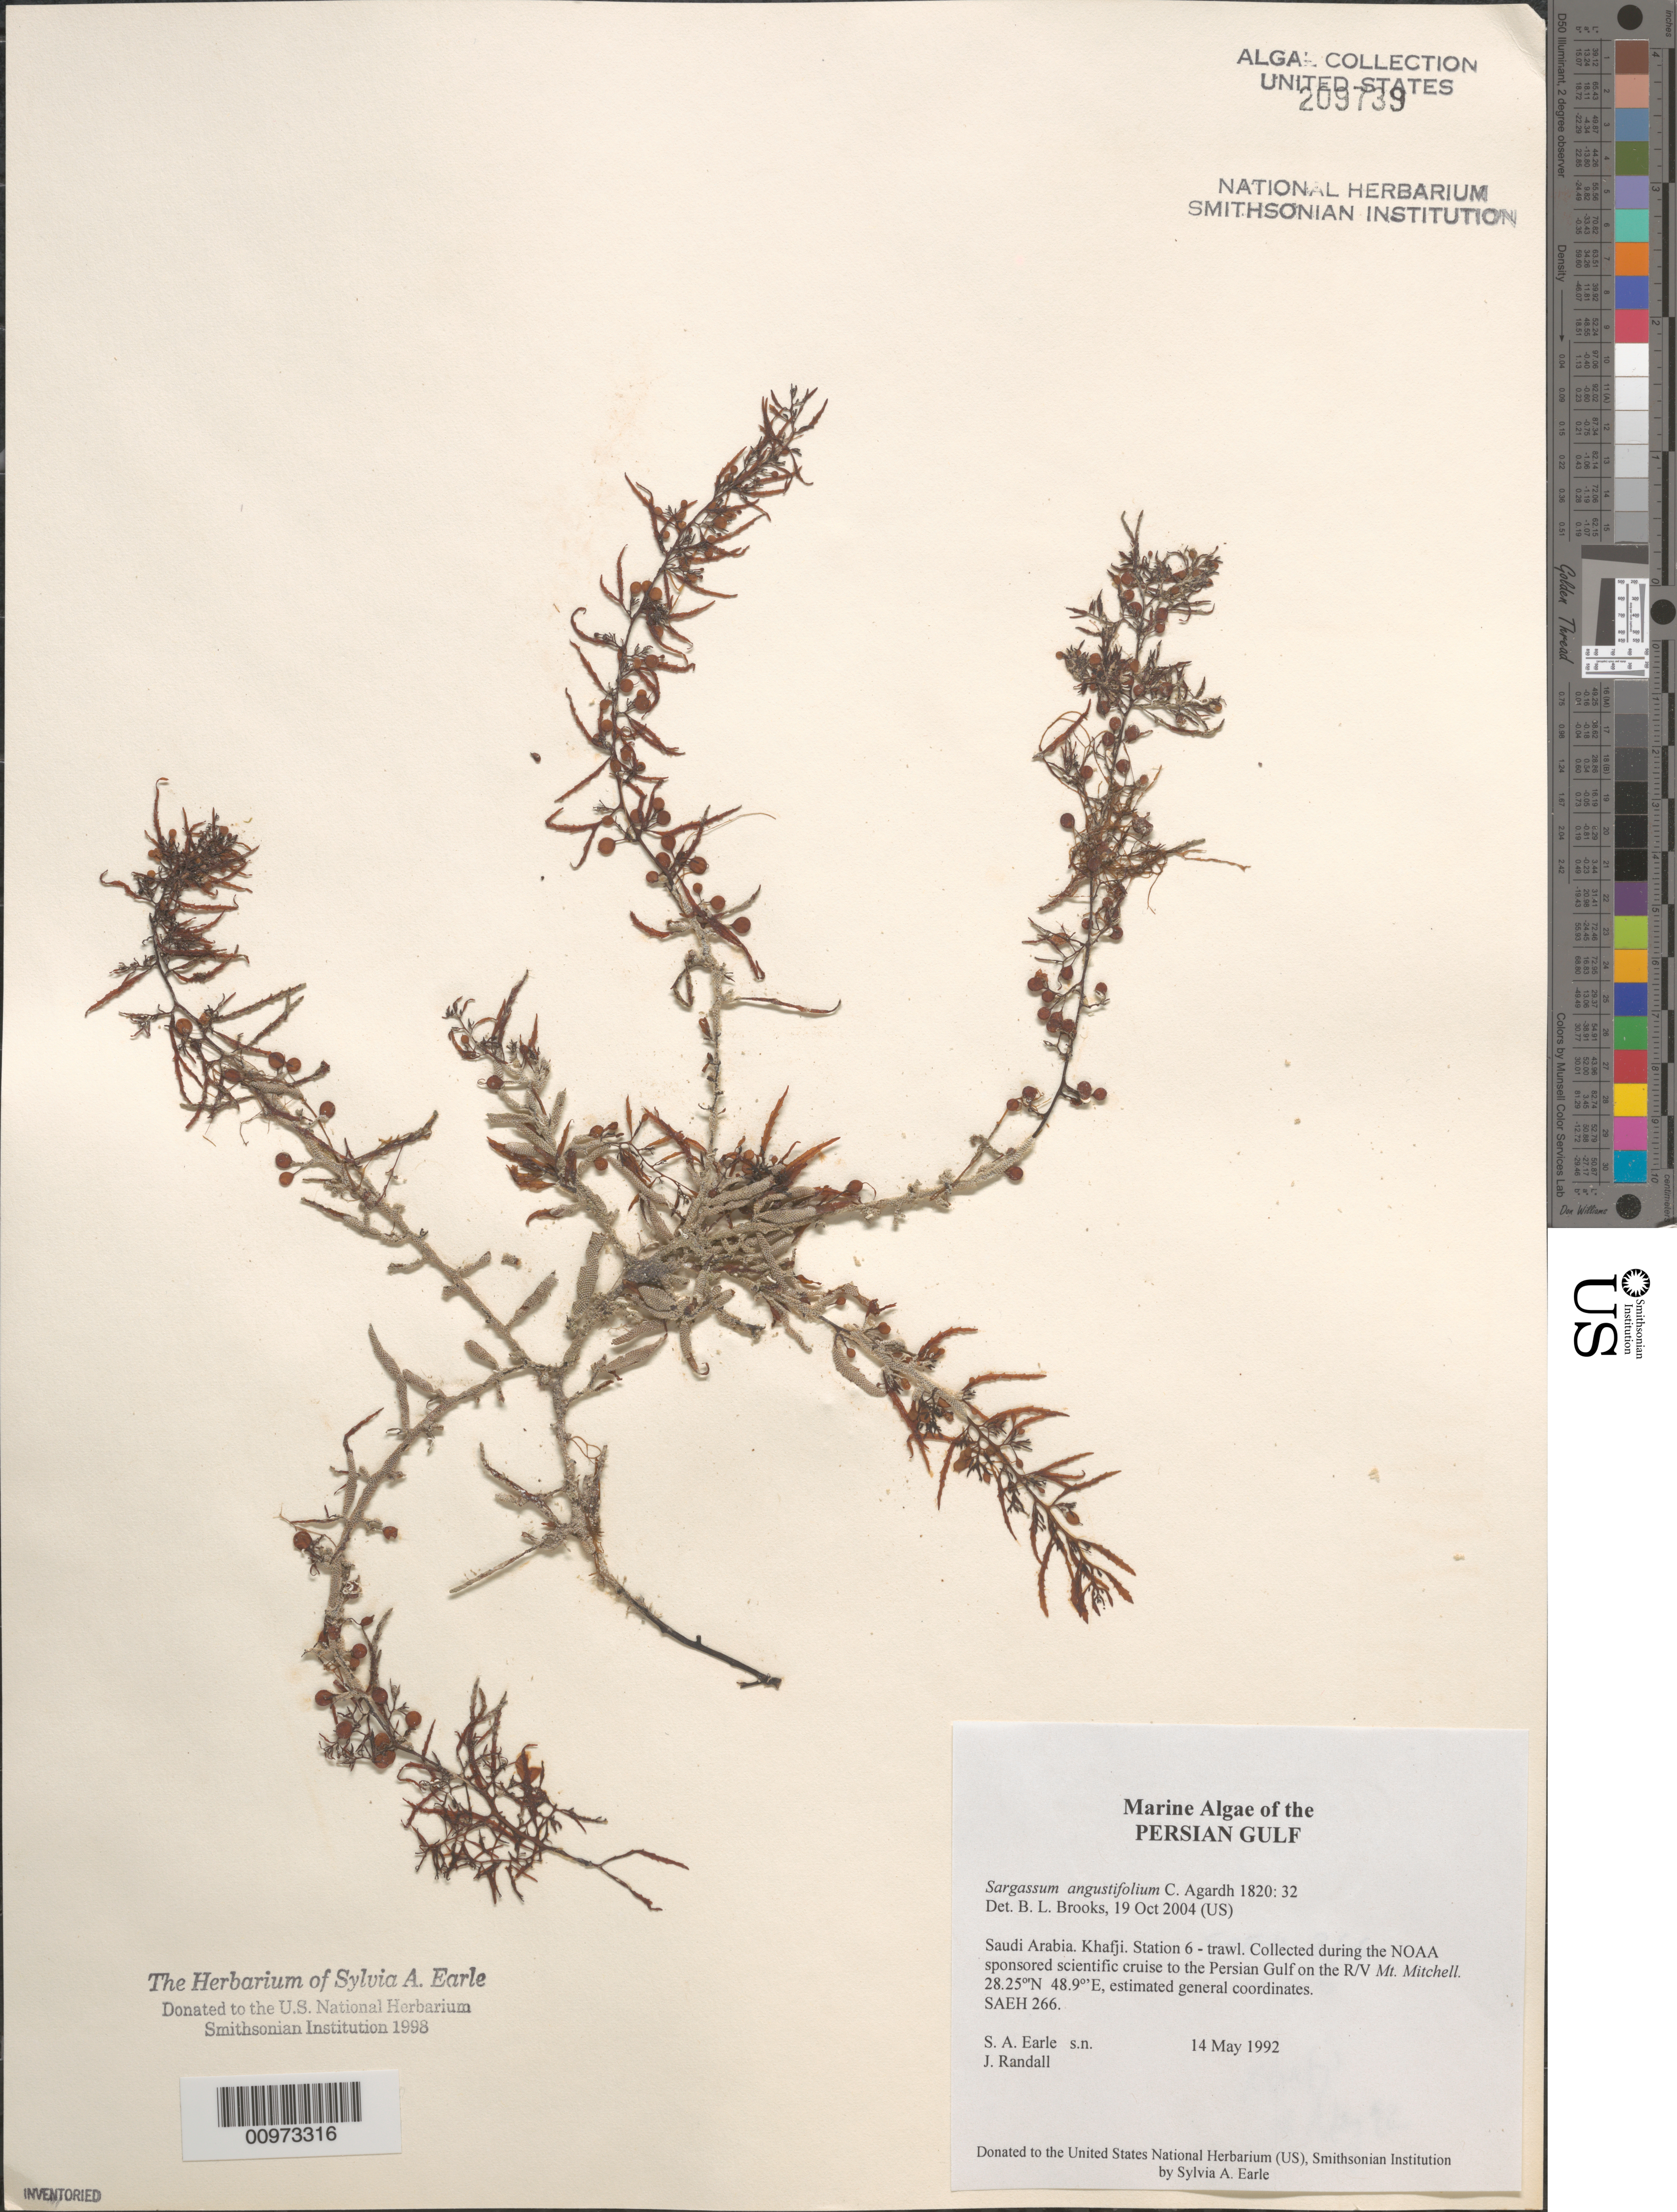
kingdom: Chromista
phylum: Ochrophyta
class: Phaeophyceae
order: Fucales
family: Sargassaceae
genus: Sargassum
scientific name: Sargassum angustifolium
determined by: Brooks, B. L., (BOT), Smithsonian Institution - National Museum of Natural History (UNITED STATES)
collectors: S. A. Earle & J. Randall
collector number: SAEH 266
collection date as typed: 14 May 1992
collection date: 1992-05-14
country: Saudi Arabia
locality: Khafji, Persian Gulf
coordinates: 28.25 N, 48.9 E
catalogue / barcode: US 209739